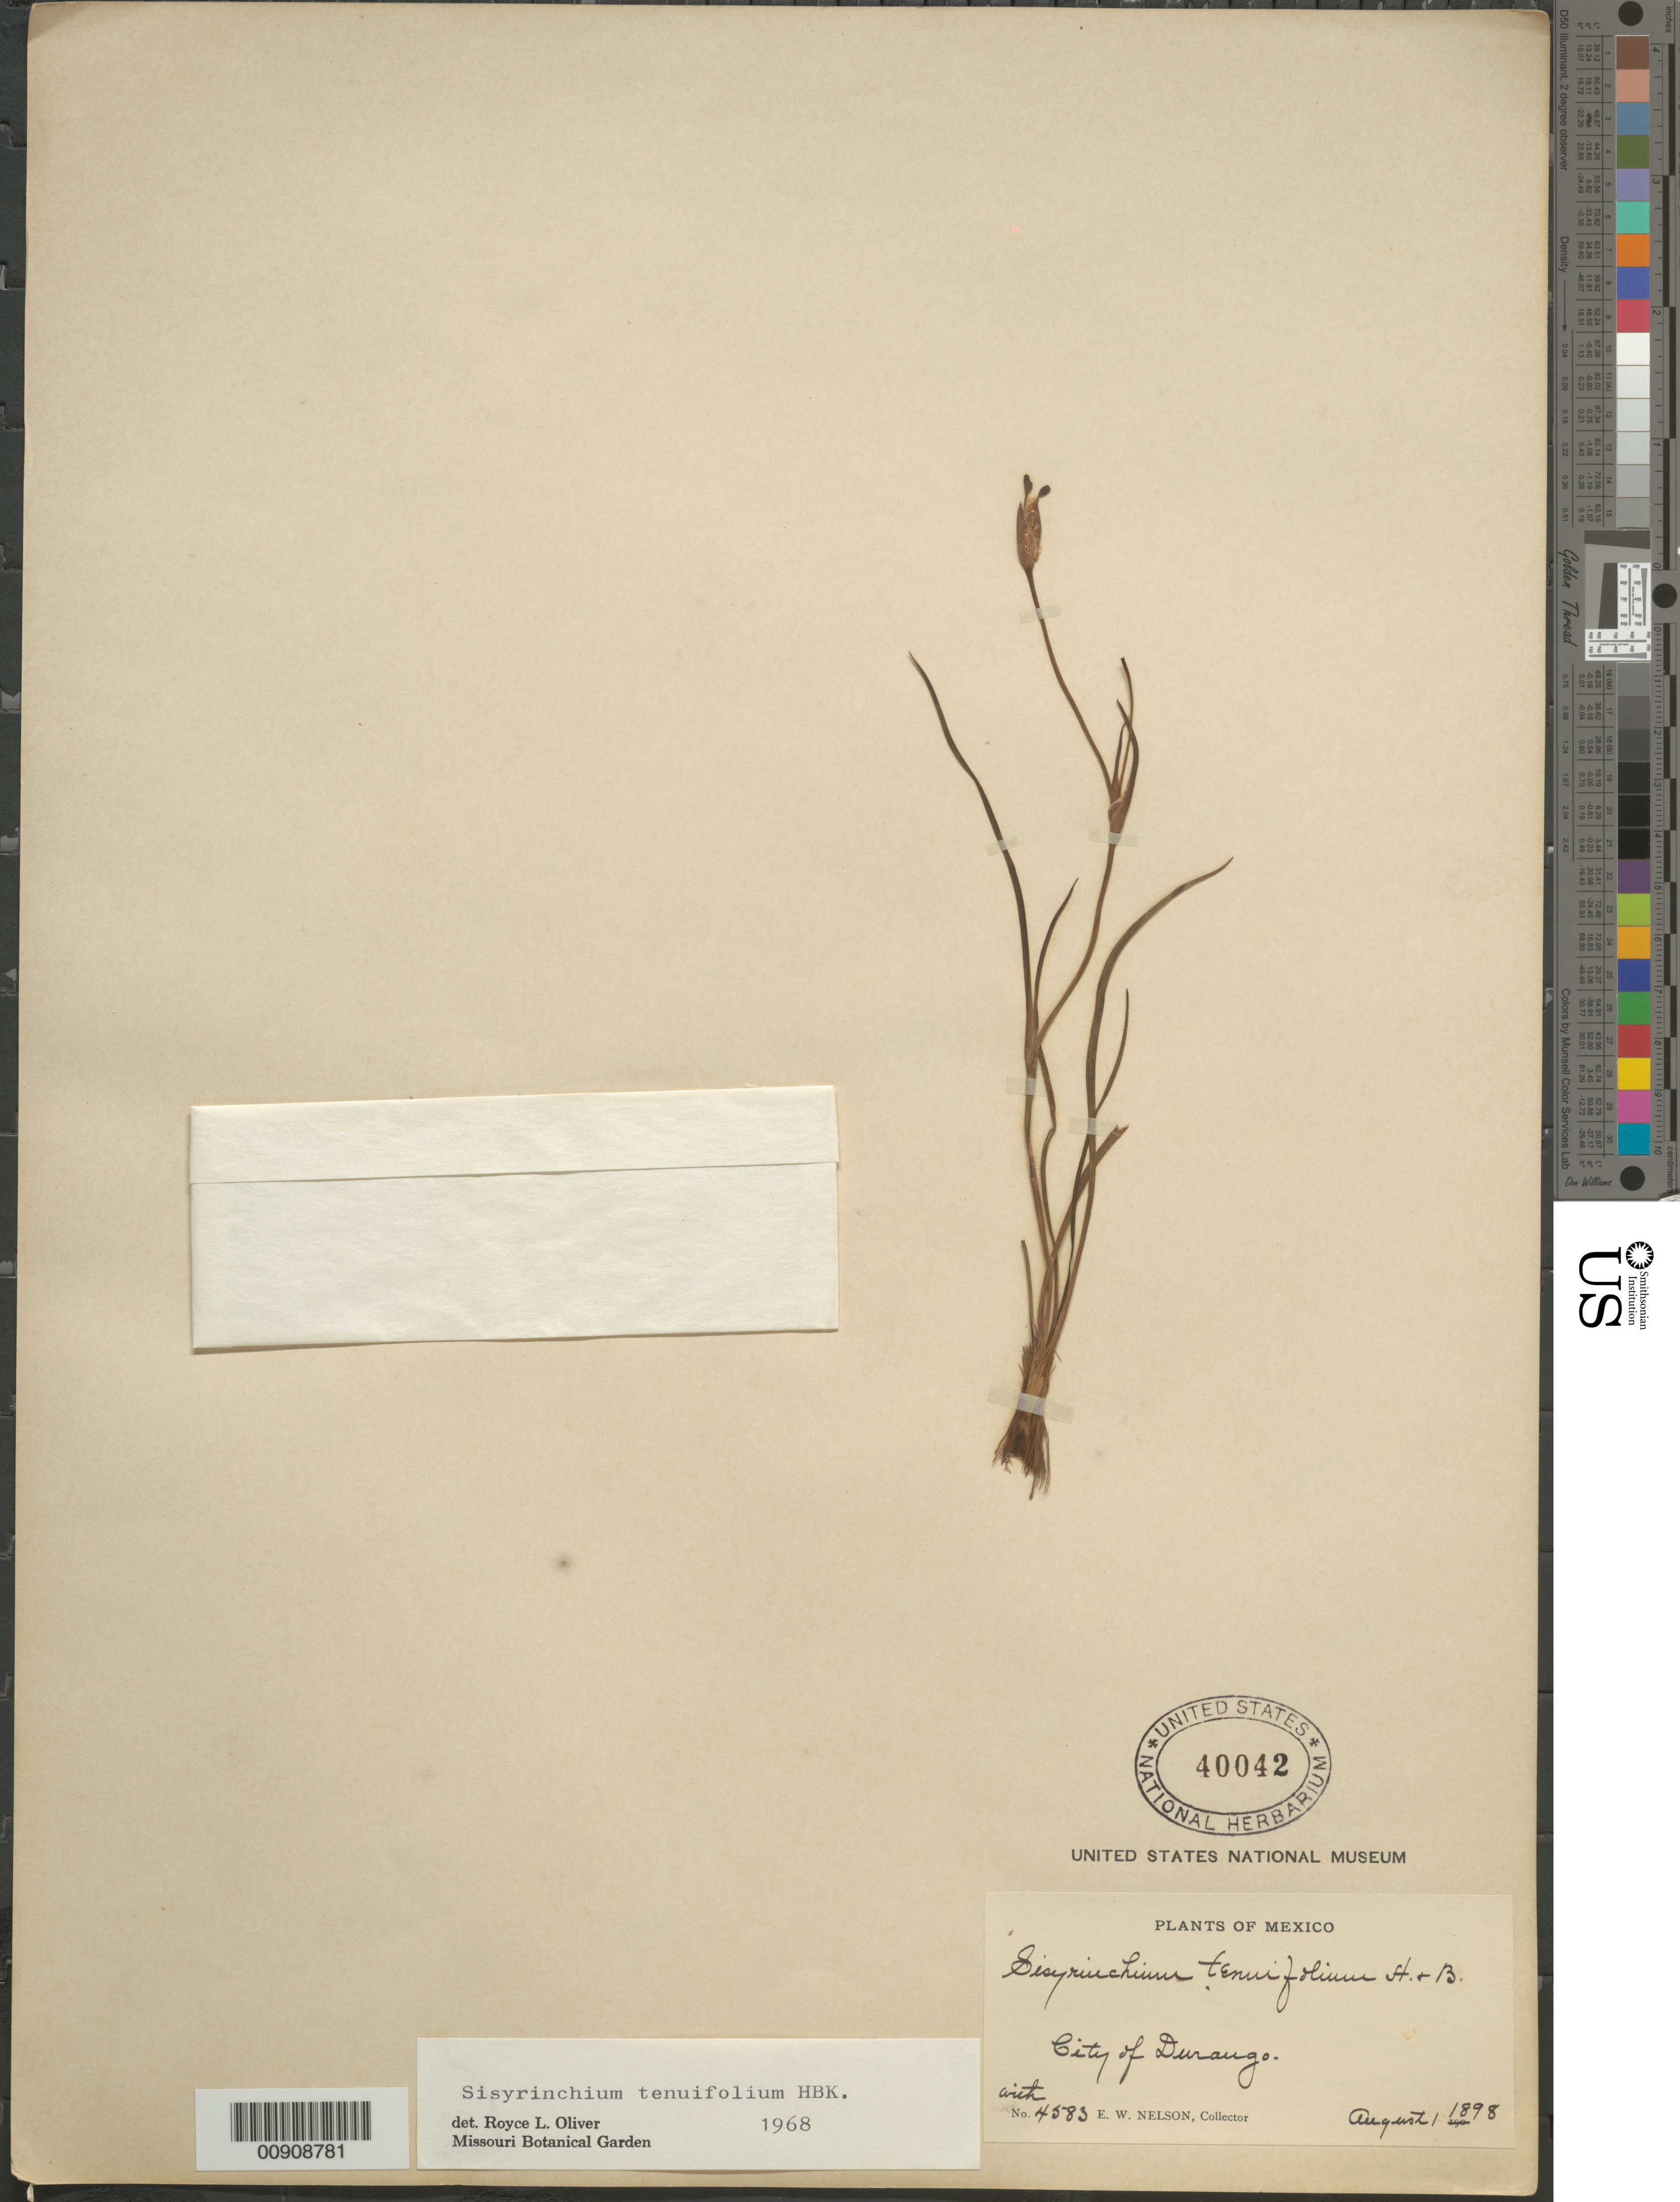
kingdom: Plantae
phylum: Tracheophyta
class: Liliopsida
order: Asparagales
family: Iridaceae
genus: Sisyrinchium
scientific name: Sisyrinchium tenuifolium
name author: Humb. & Bonpl. ex Willd.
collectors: E. W. Nelson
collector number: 4583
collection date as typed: Aug 1898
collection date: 1898-08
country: Mexico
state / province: Durango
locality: City of Durango.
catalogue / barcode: US 40042